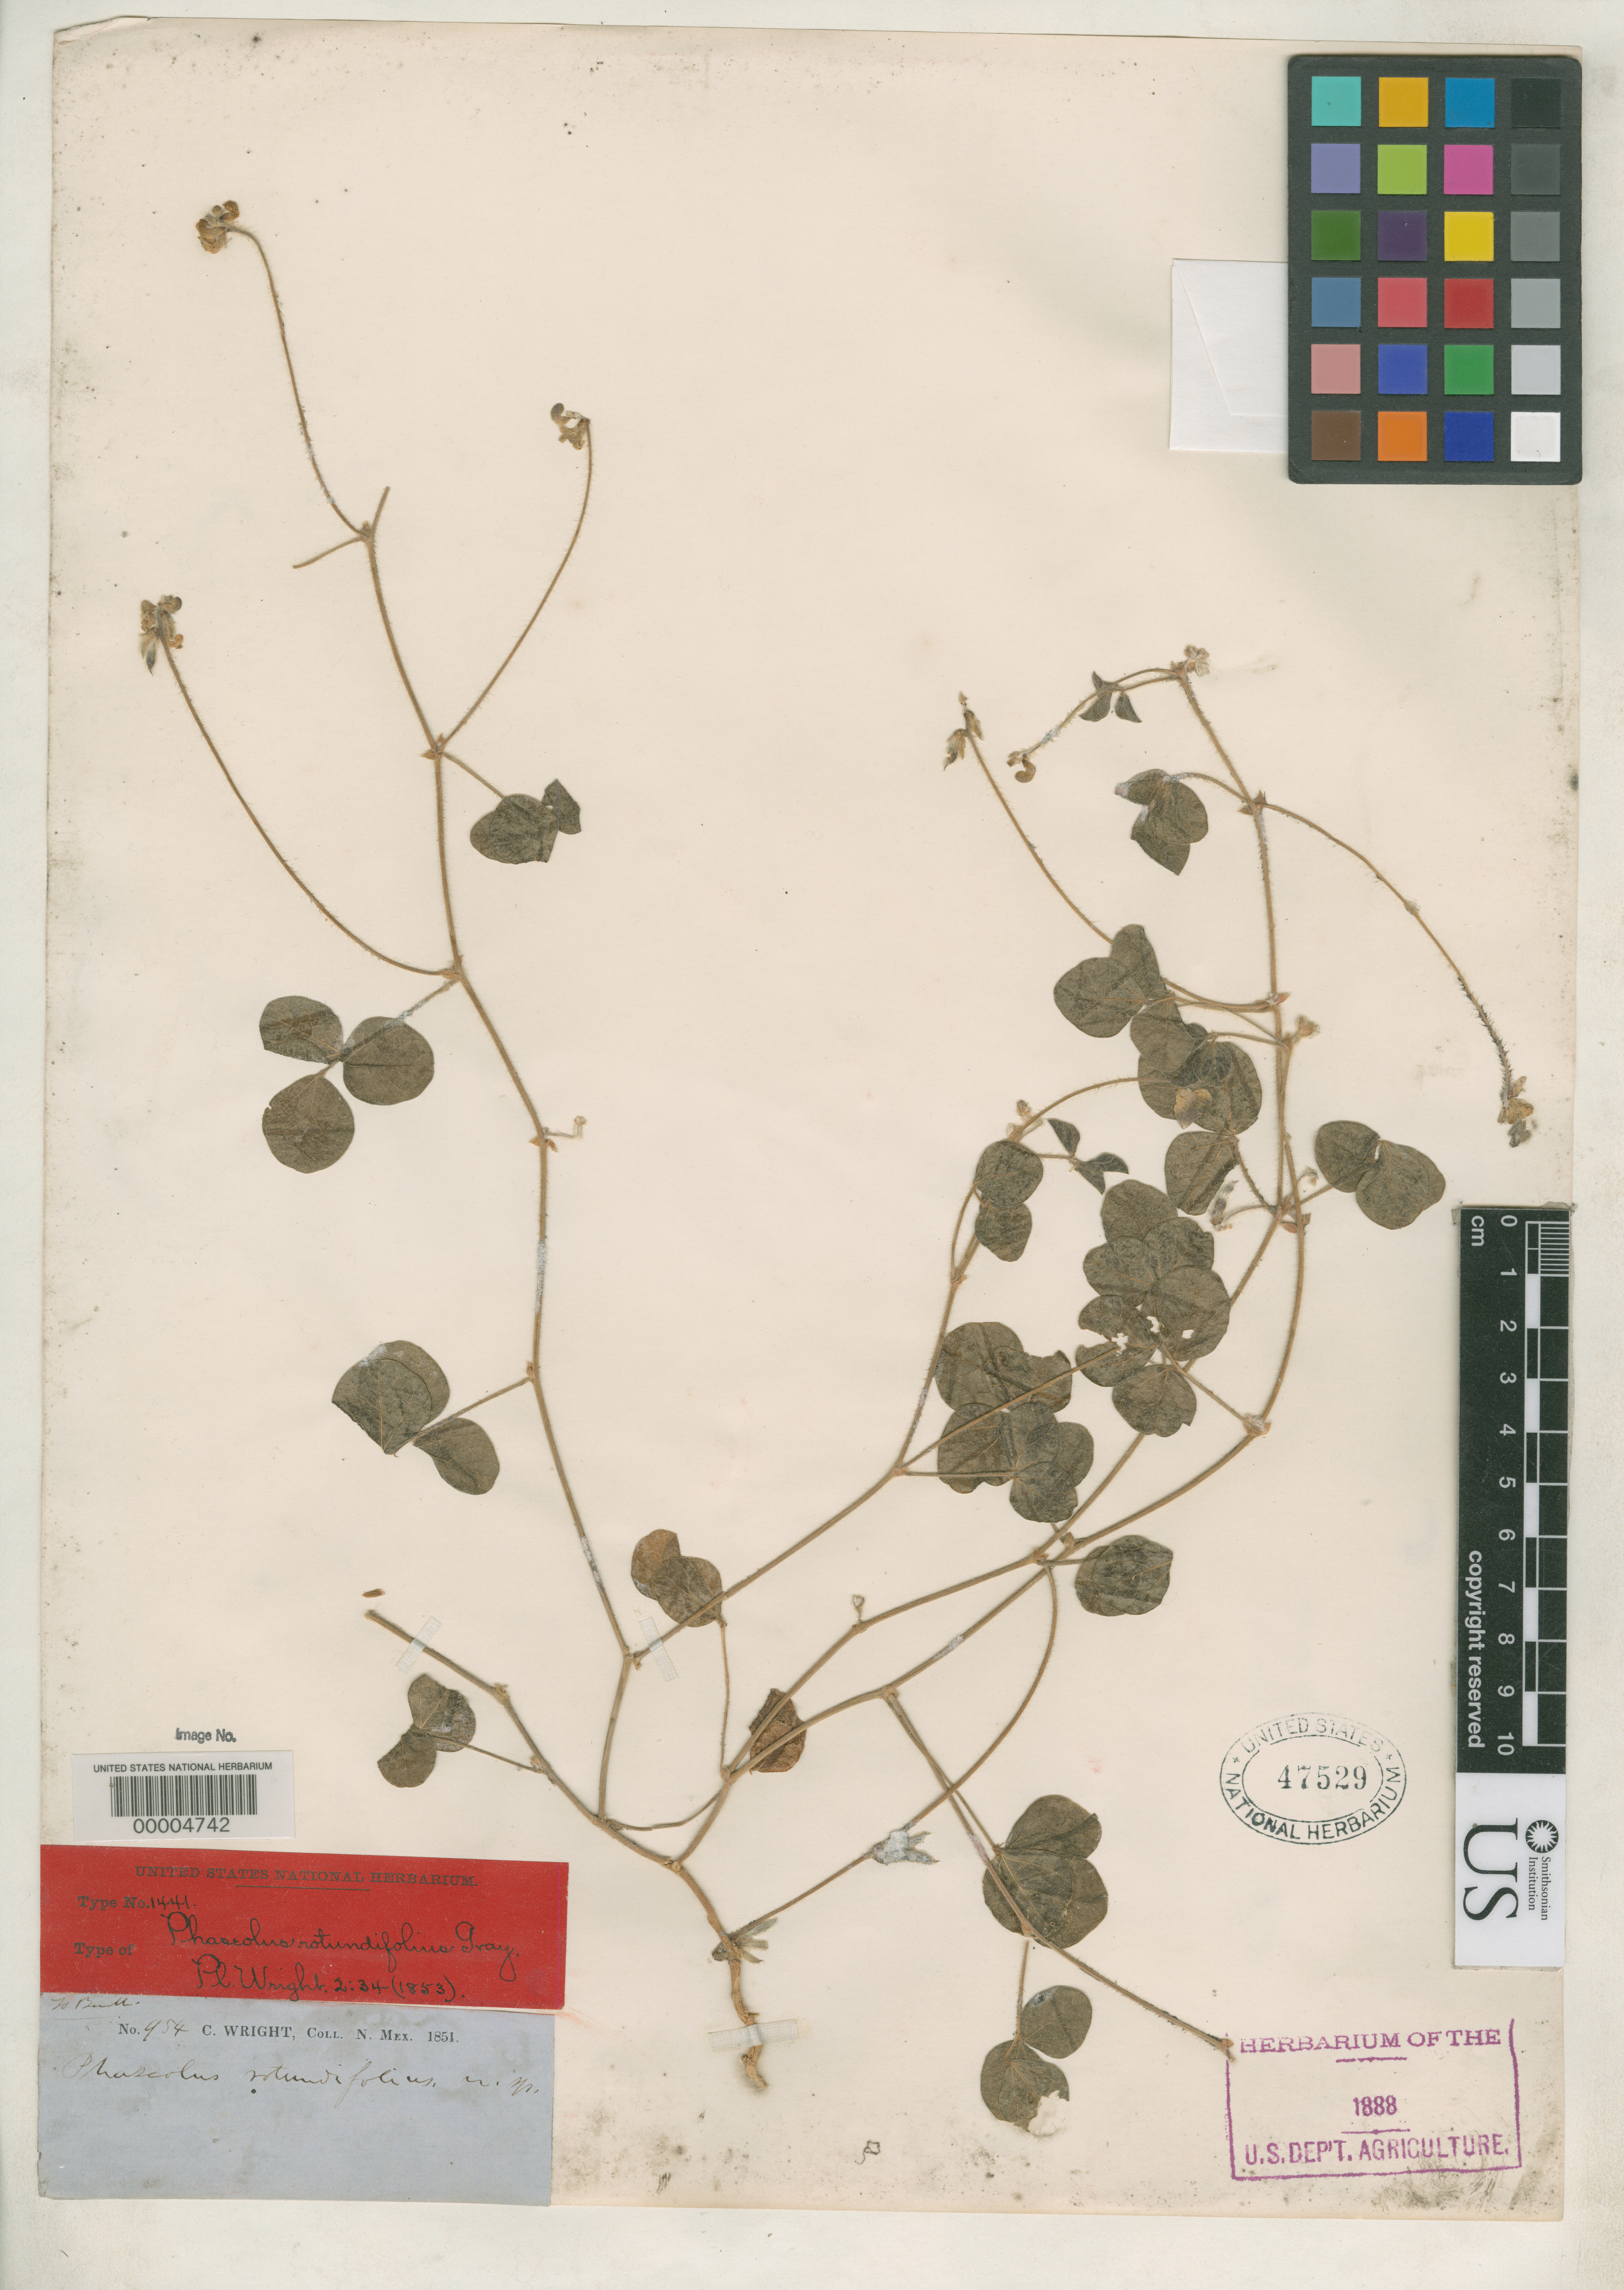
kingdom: Plantae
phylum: Tracheophyta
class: Magnoliopsida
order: Fabales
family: Fabaceae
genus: Phaseolus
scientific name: Phaseolus rotundifolius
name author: A. Gray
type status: Type Collection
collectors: C. Wright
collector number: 954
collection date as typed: Sep 1851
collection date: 1851-09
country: Mexico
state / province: Sonora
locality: Chiricahui Mts. valley.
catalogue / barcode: US 47529